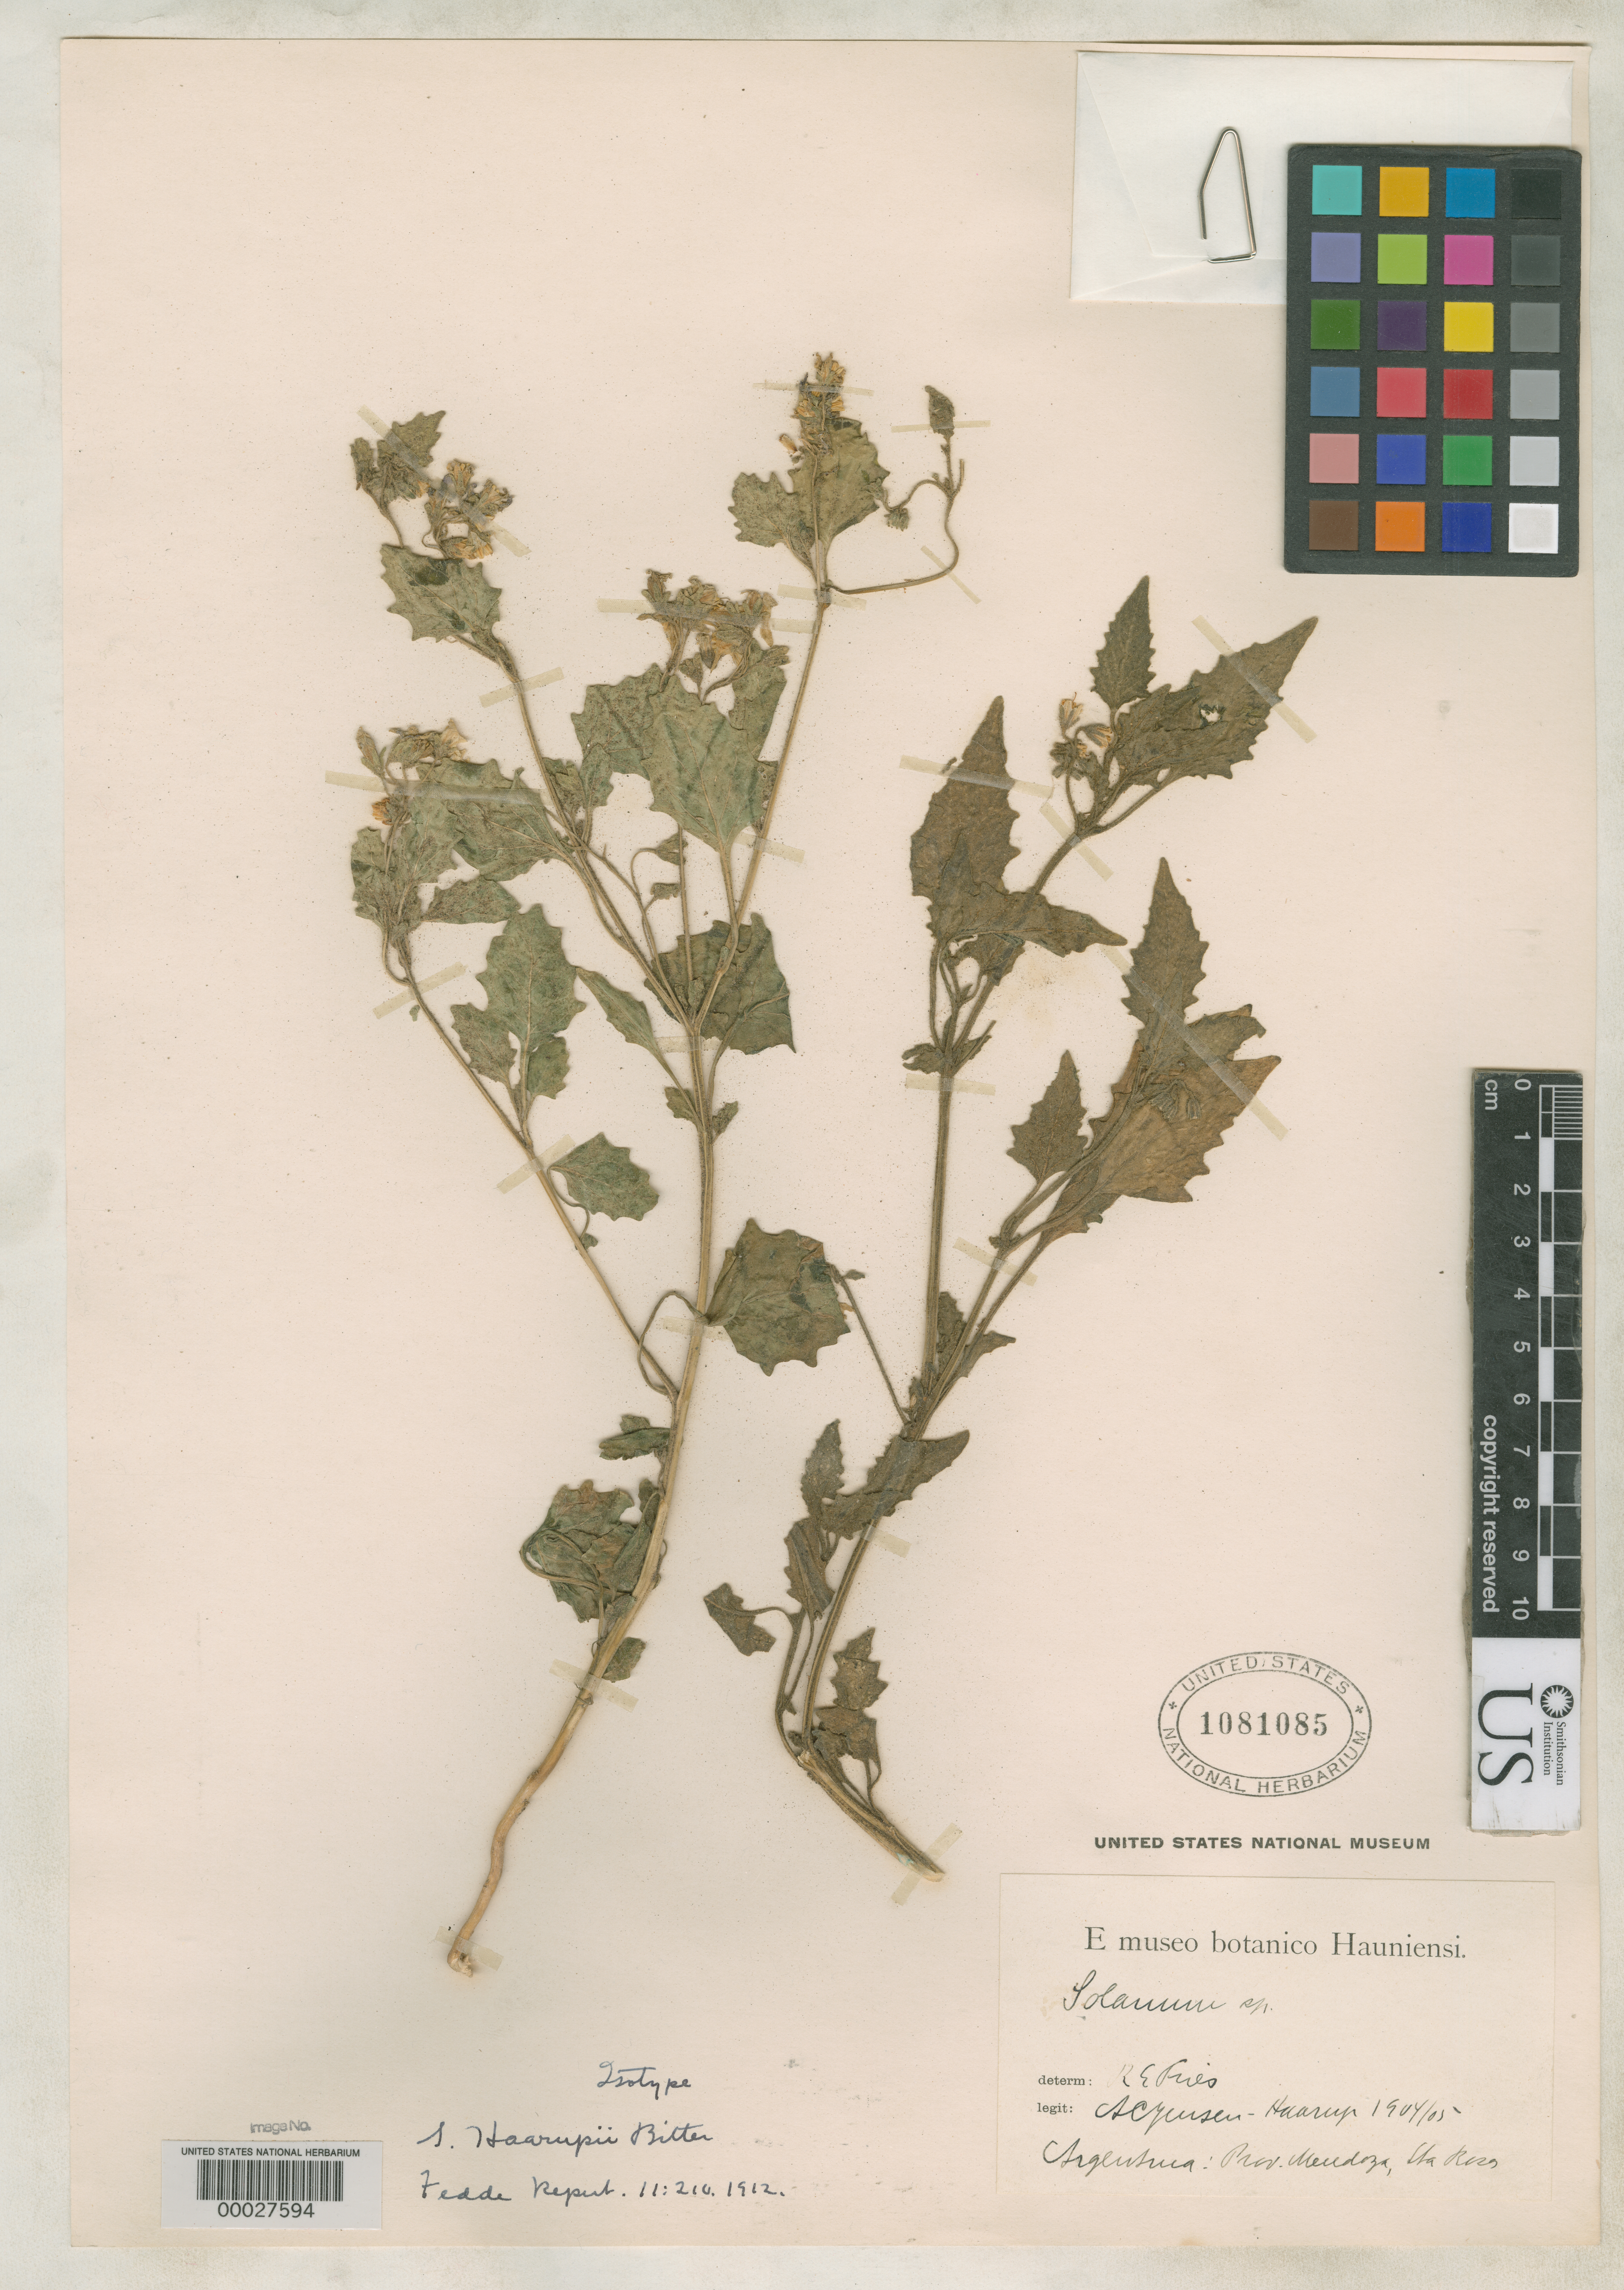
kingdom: Plantae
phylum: Tracheophyta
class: Magnoliopsida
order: Solanales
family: Solanaceae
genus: Solanum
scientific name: Solanum haarupii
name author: Bitter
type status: Isotype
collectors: A. C. Jensen-Haarup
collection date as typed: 1904 to -- --- 1905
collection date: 1904/1905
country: Argentina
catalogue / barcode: US 1081085